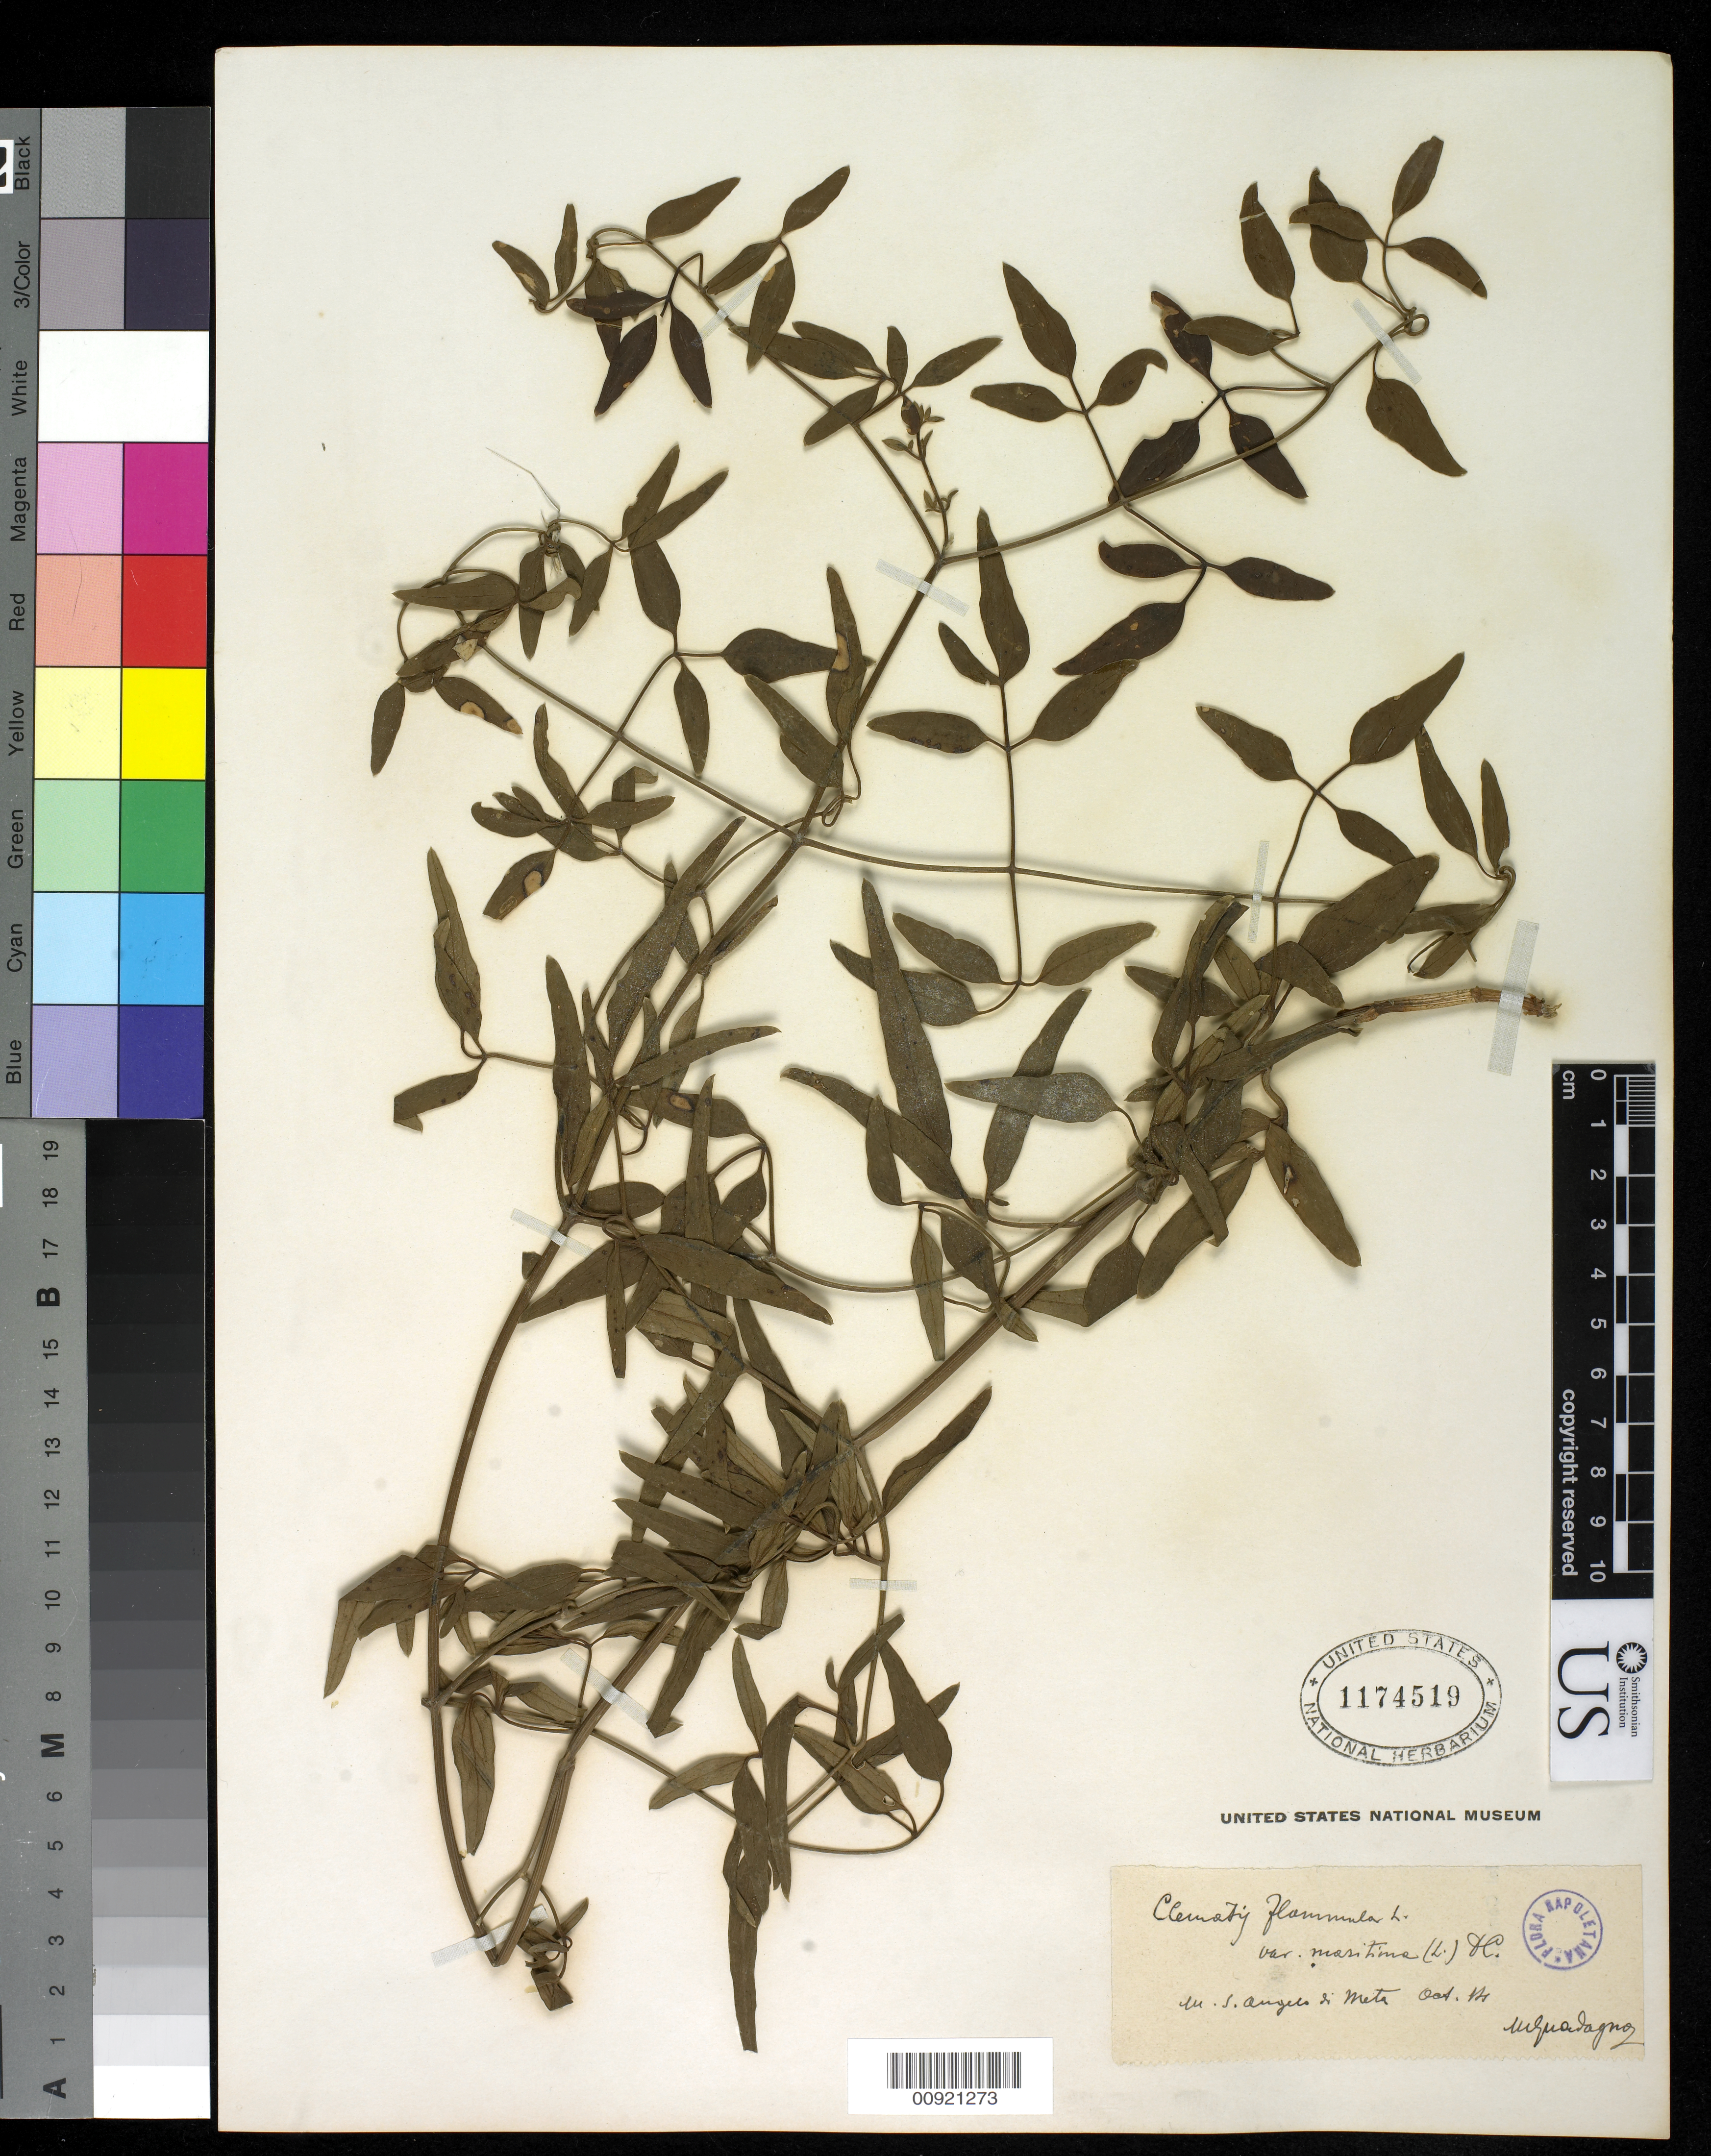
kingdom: Plantae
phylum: Tracheophyta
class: Magnoliopsida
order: Ranunculales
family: Ranunculaceae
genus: Clematis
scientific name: Clematis flammula var. maritima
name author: L.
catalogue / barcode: US 1174519